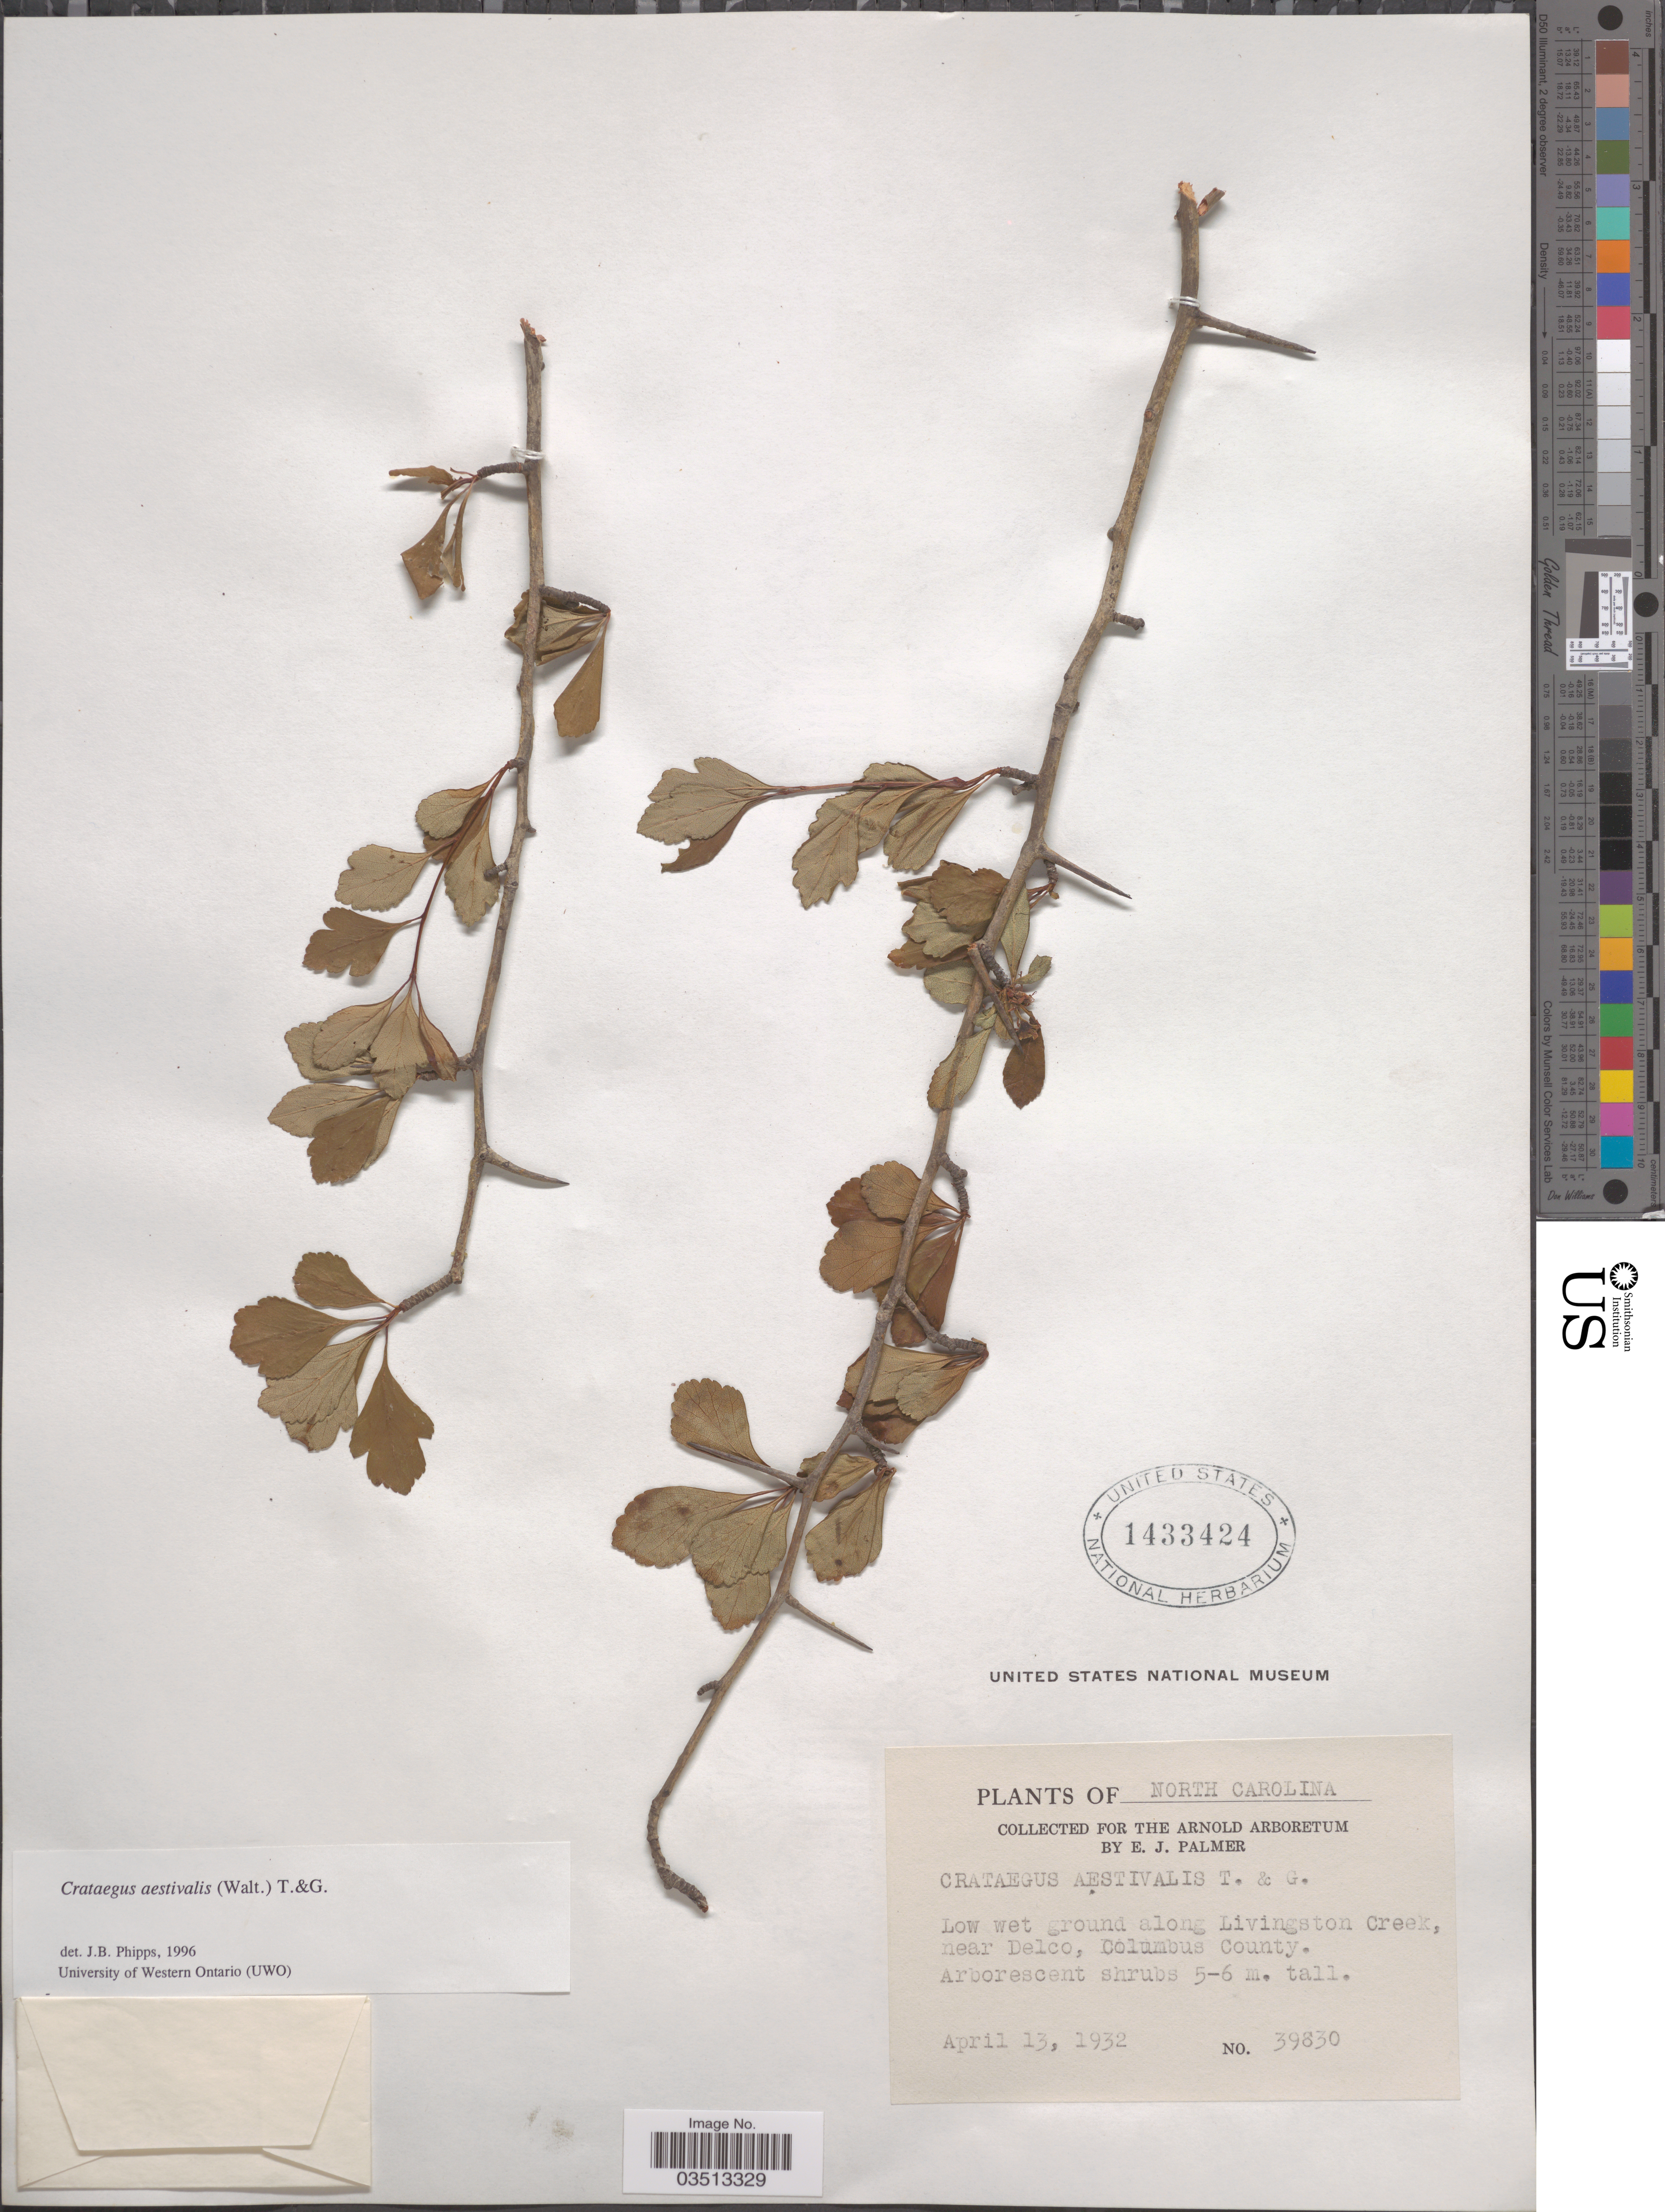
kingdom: Plantae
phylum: Tracheophyta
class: Magnoliopsida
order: Rosales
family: Rosaceae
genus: Crataegus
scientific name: Crataegus aestivalis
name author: (Walter) Torr. & A. Gray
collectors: E. J. Palmer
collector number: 39830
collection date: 1932-04-13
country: United States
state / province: North Carolina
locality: Along Livingston Creek, near Delco, Columbus County.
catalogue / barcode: US 1433424